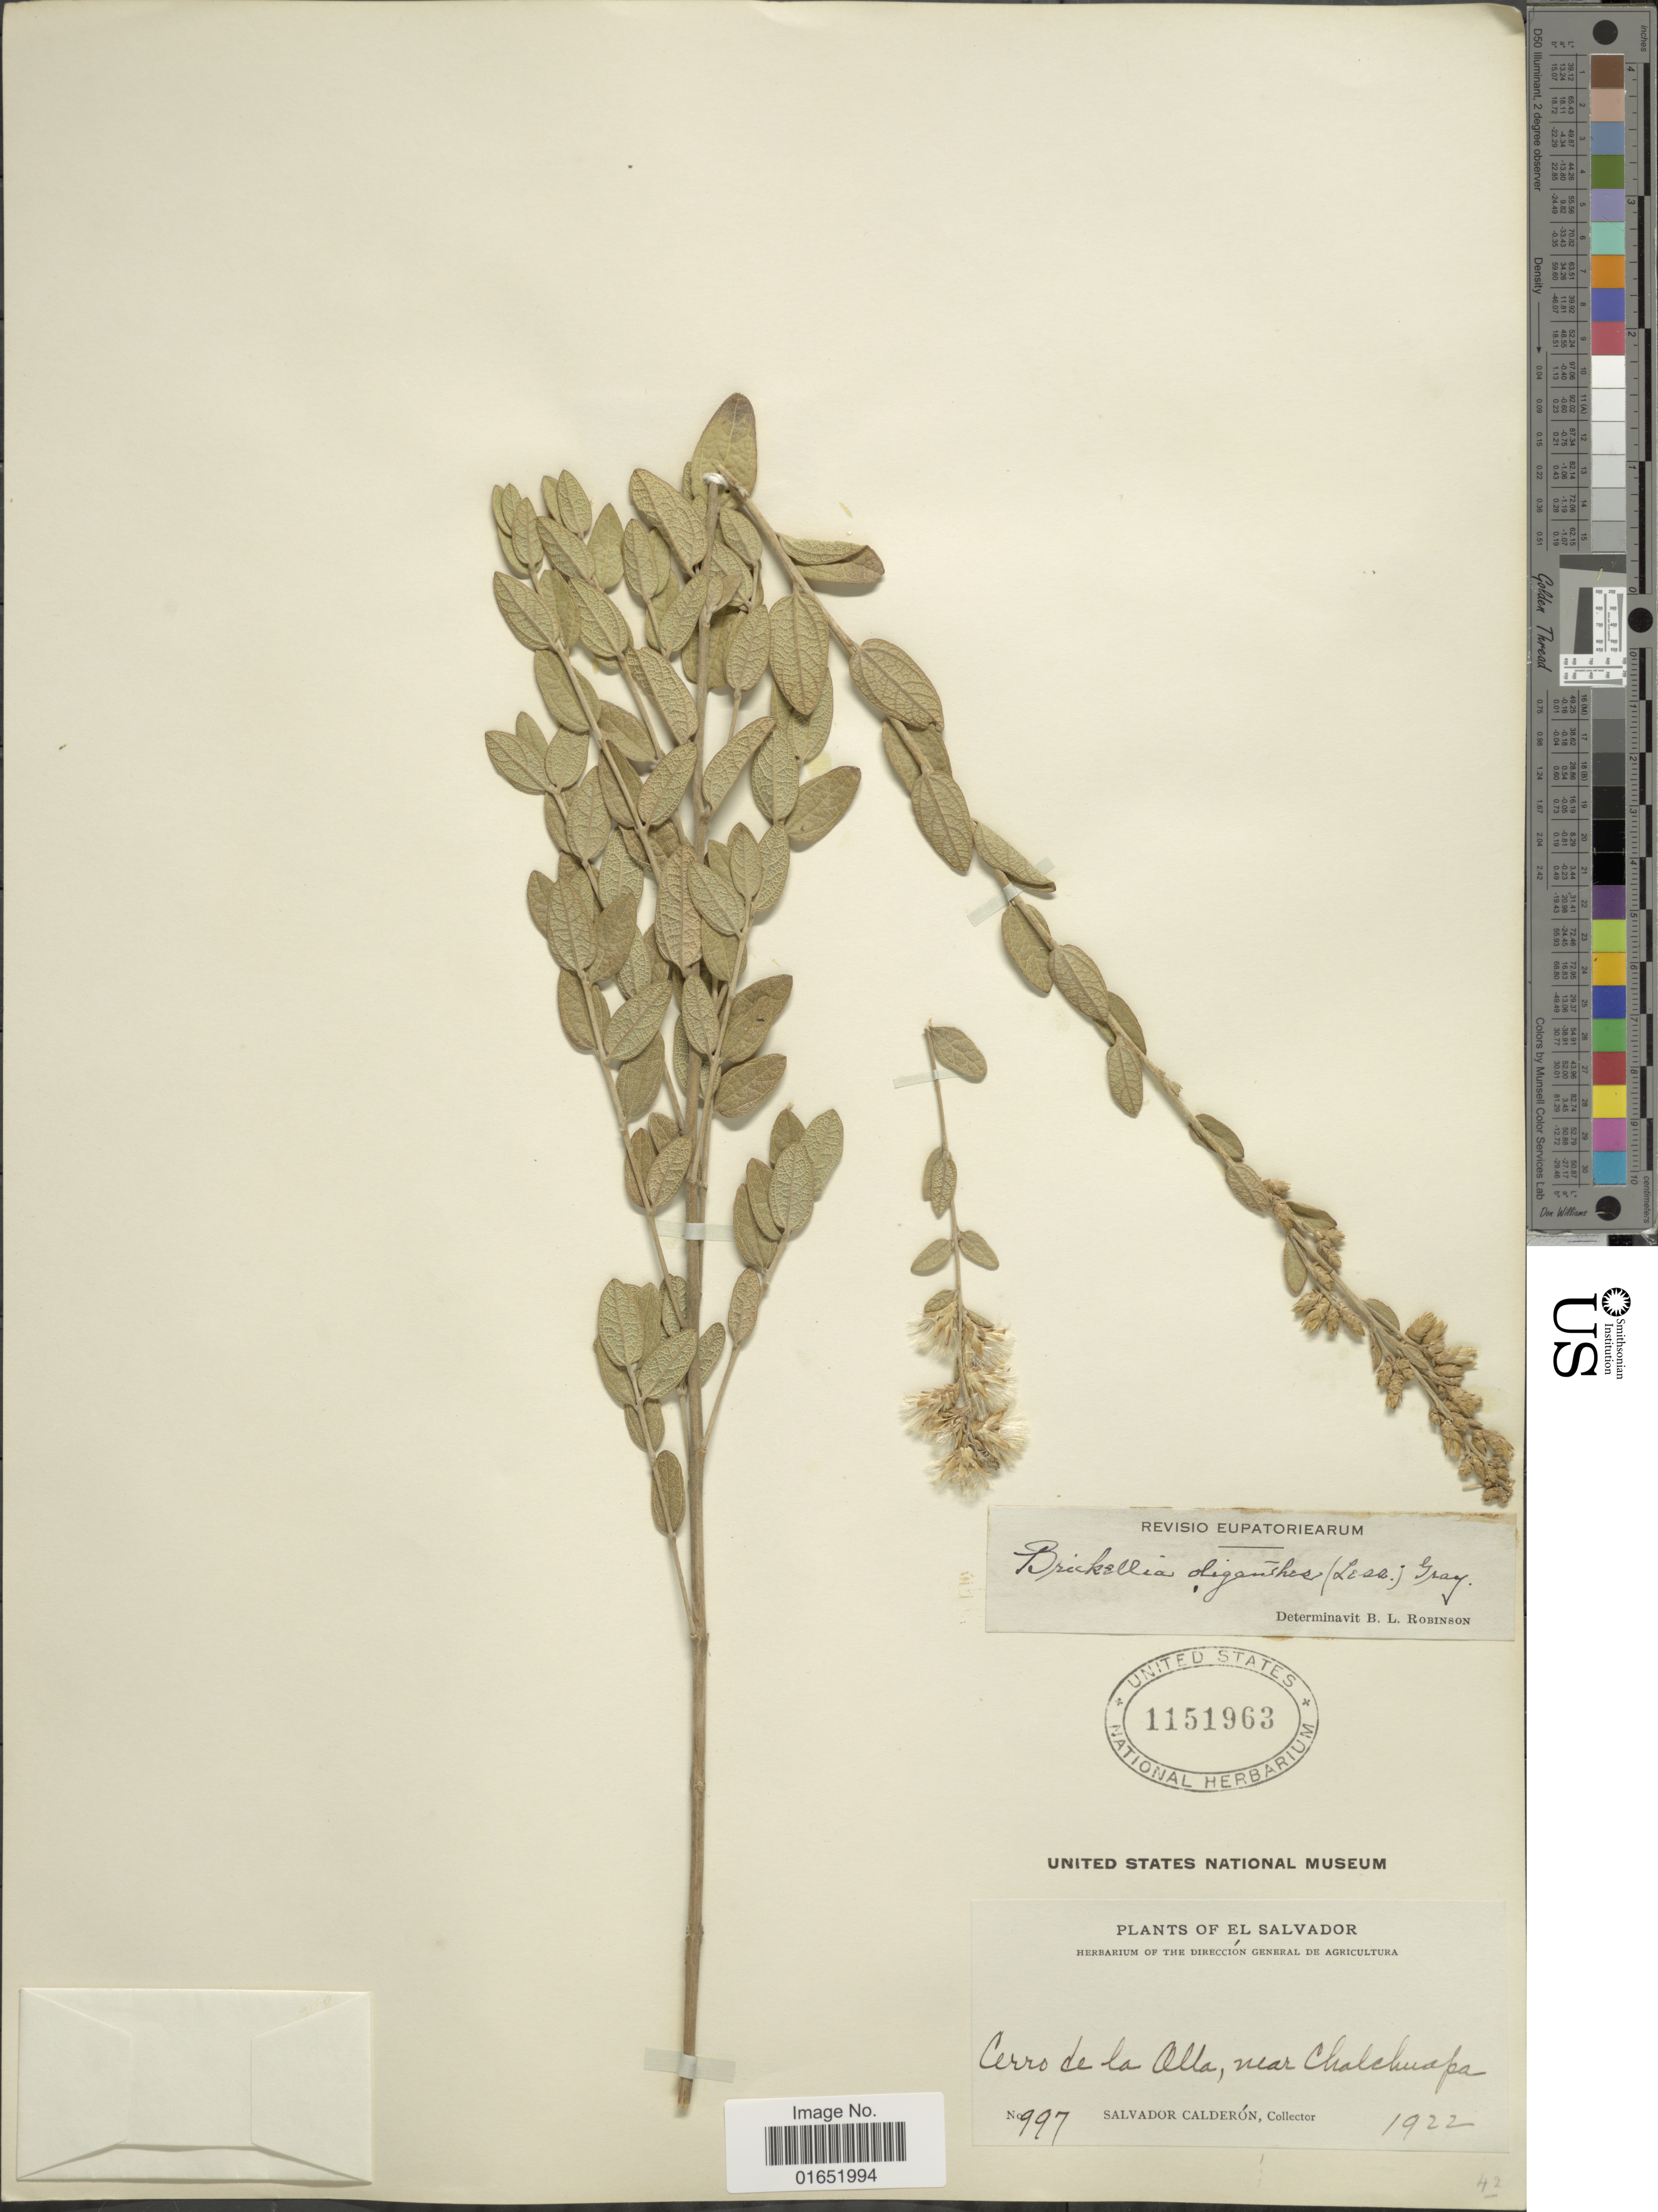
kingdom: Plantae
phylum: Tracheophyta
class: Magnoliopsida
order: Asterales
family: Asteraceae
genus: Brickellia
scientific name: Brickellia oliganthes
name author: (Less.) A. Gray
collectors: S. Calderón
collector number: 997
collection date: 1922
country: El Salvador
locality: Cerro de la Alta, near Chalchuapa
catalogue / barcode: US 1151963